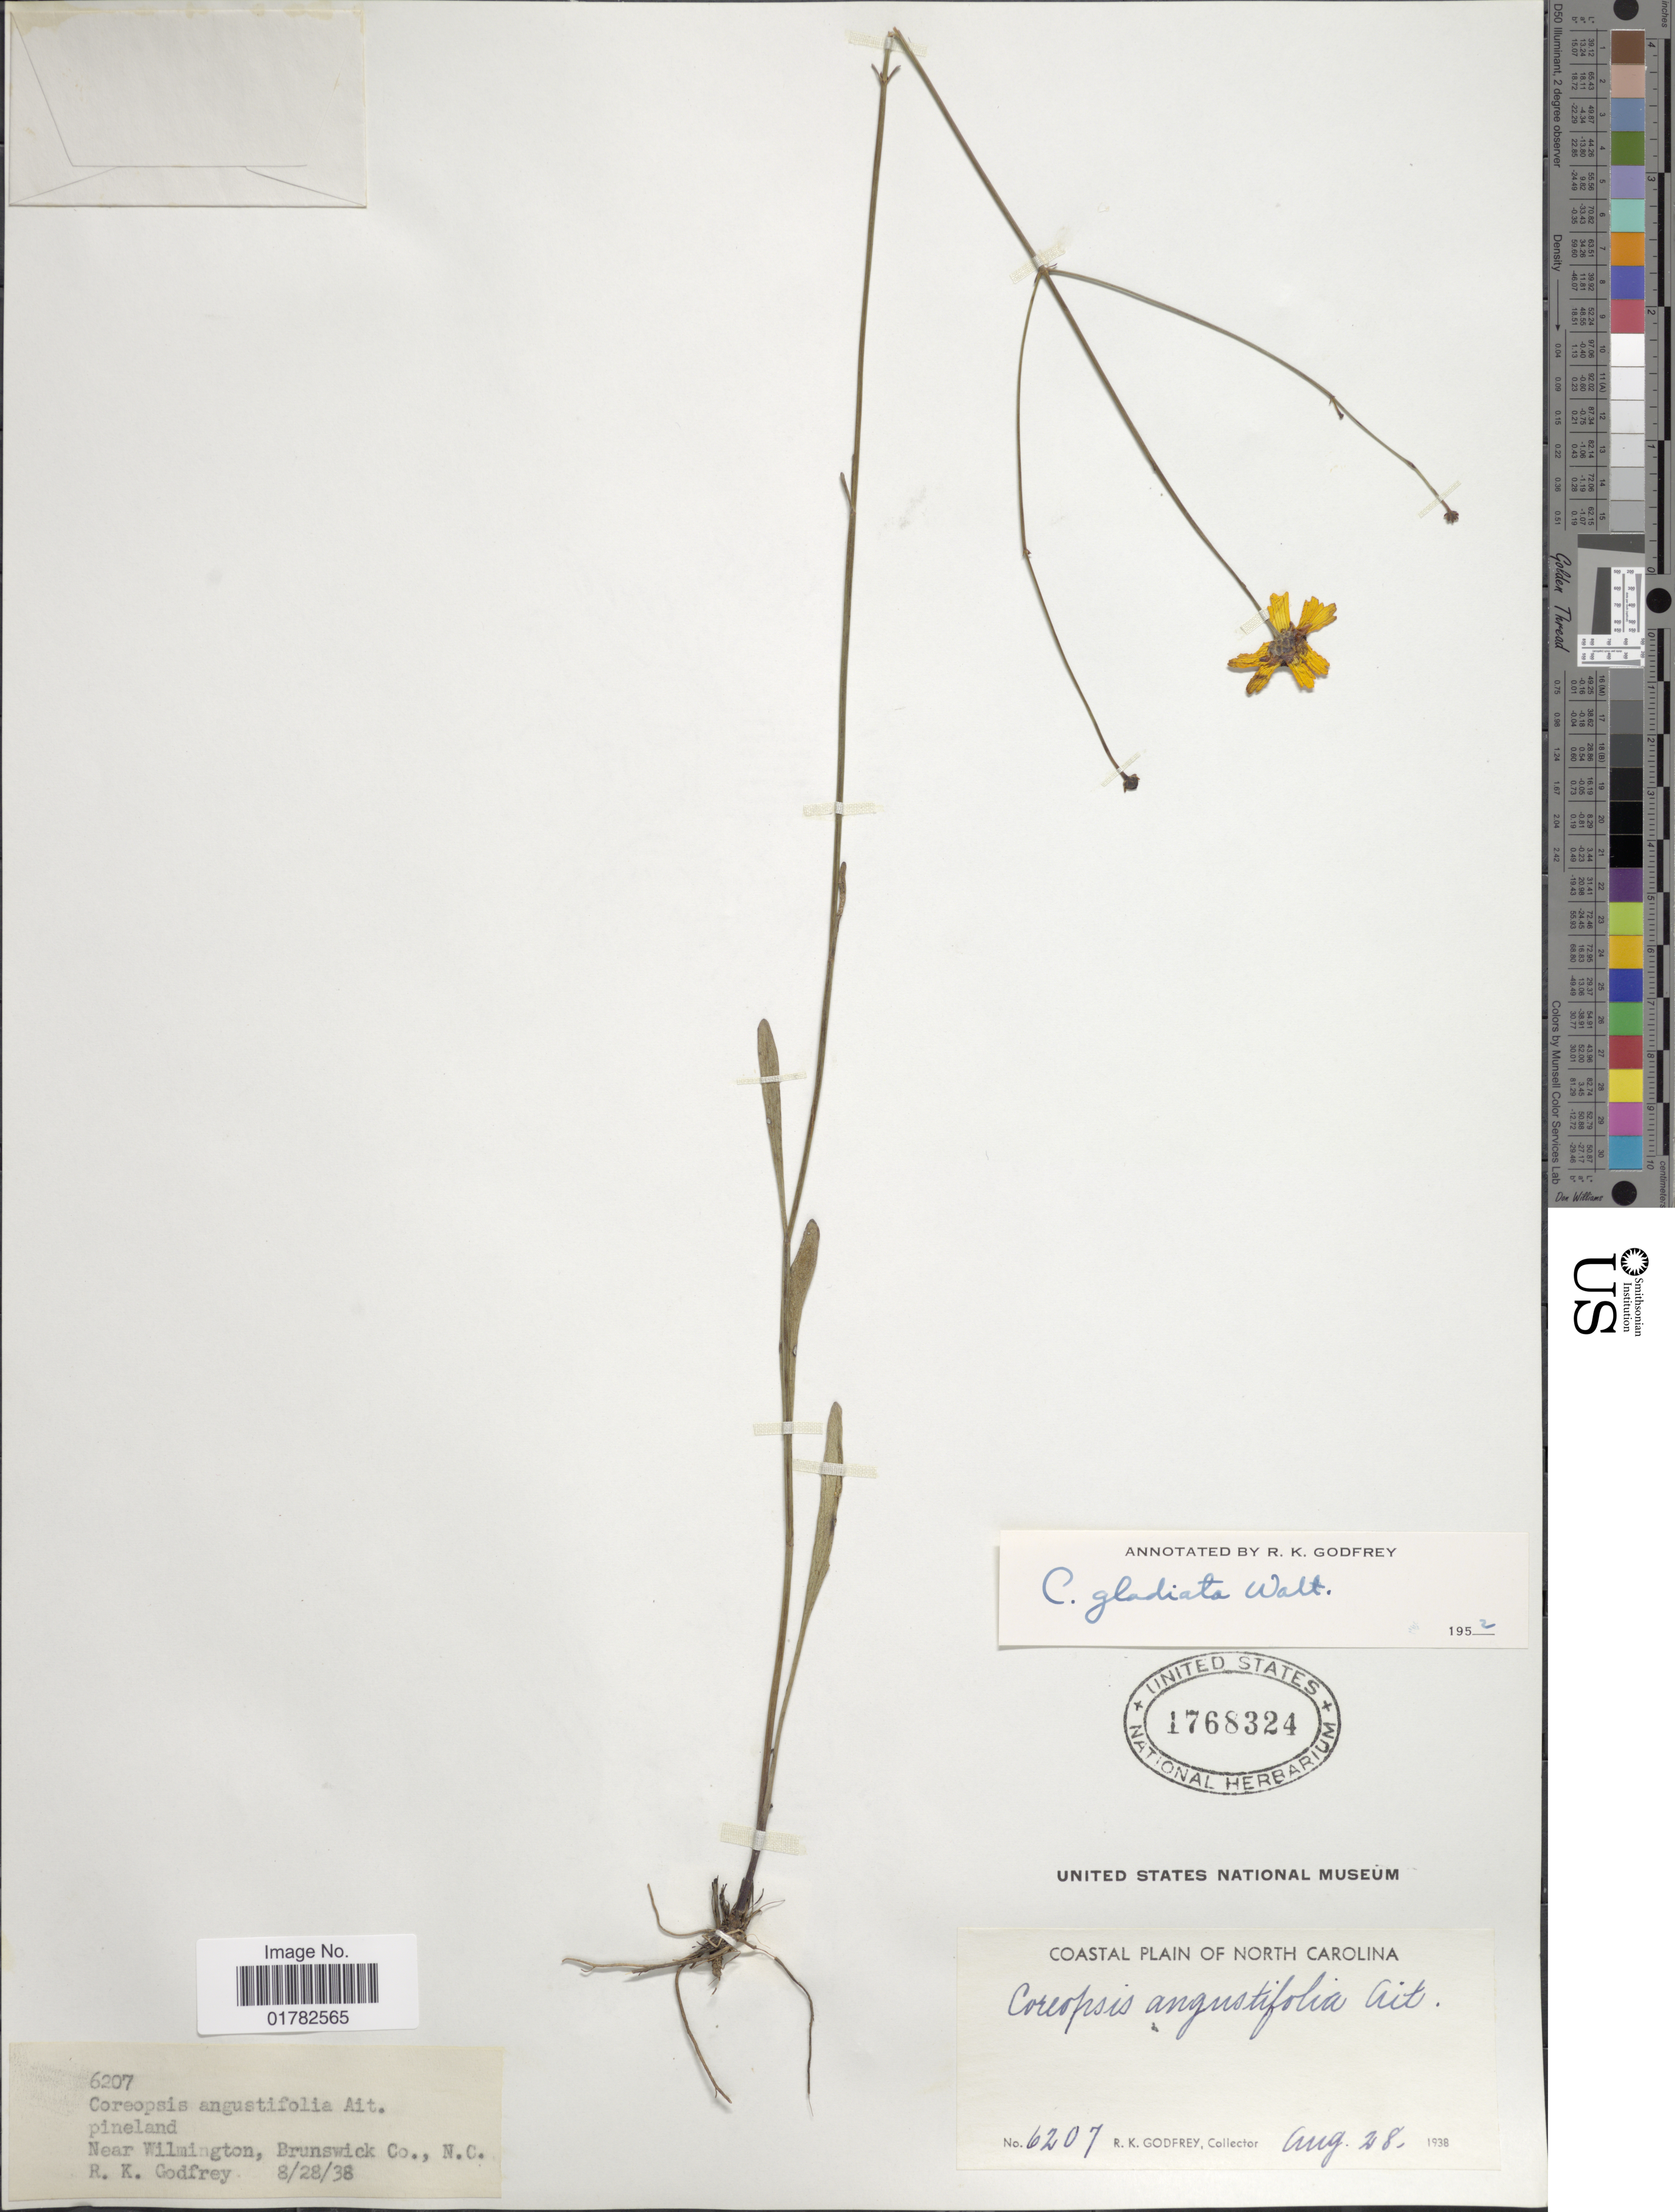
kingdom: Plantae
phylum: Tracheophyta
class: Magnoliopsida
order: Asterales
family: Asteraceae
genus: Coreopsis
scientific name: Coreopsis gladiata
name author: Walter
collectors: R. K. Godfrey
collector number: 6207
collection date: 1938-08-28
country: United States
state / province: North Carolina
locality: Pineland, near Wilmington, Brunswick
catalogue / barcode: US 1768324